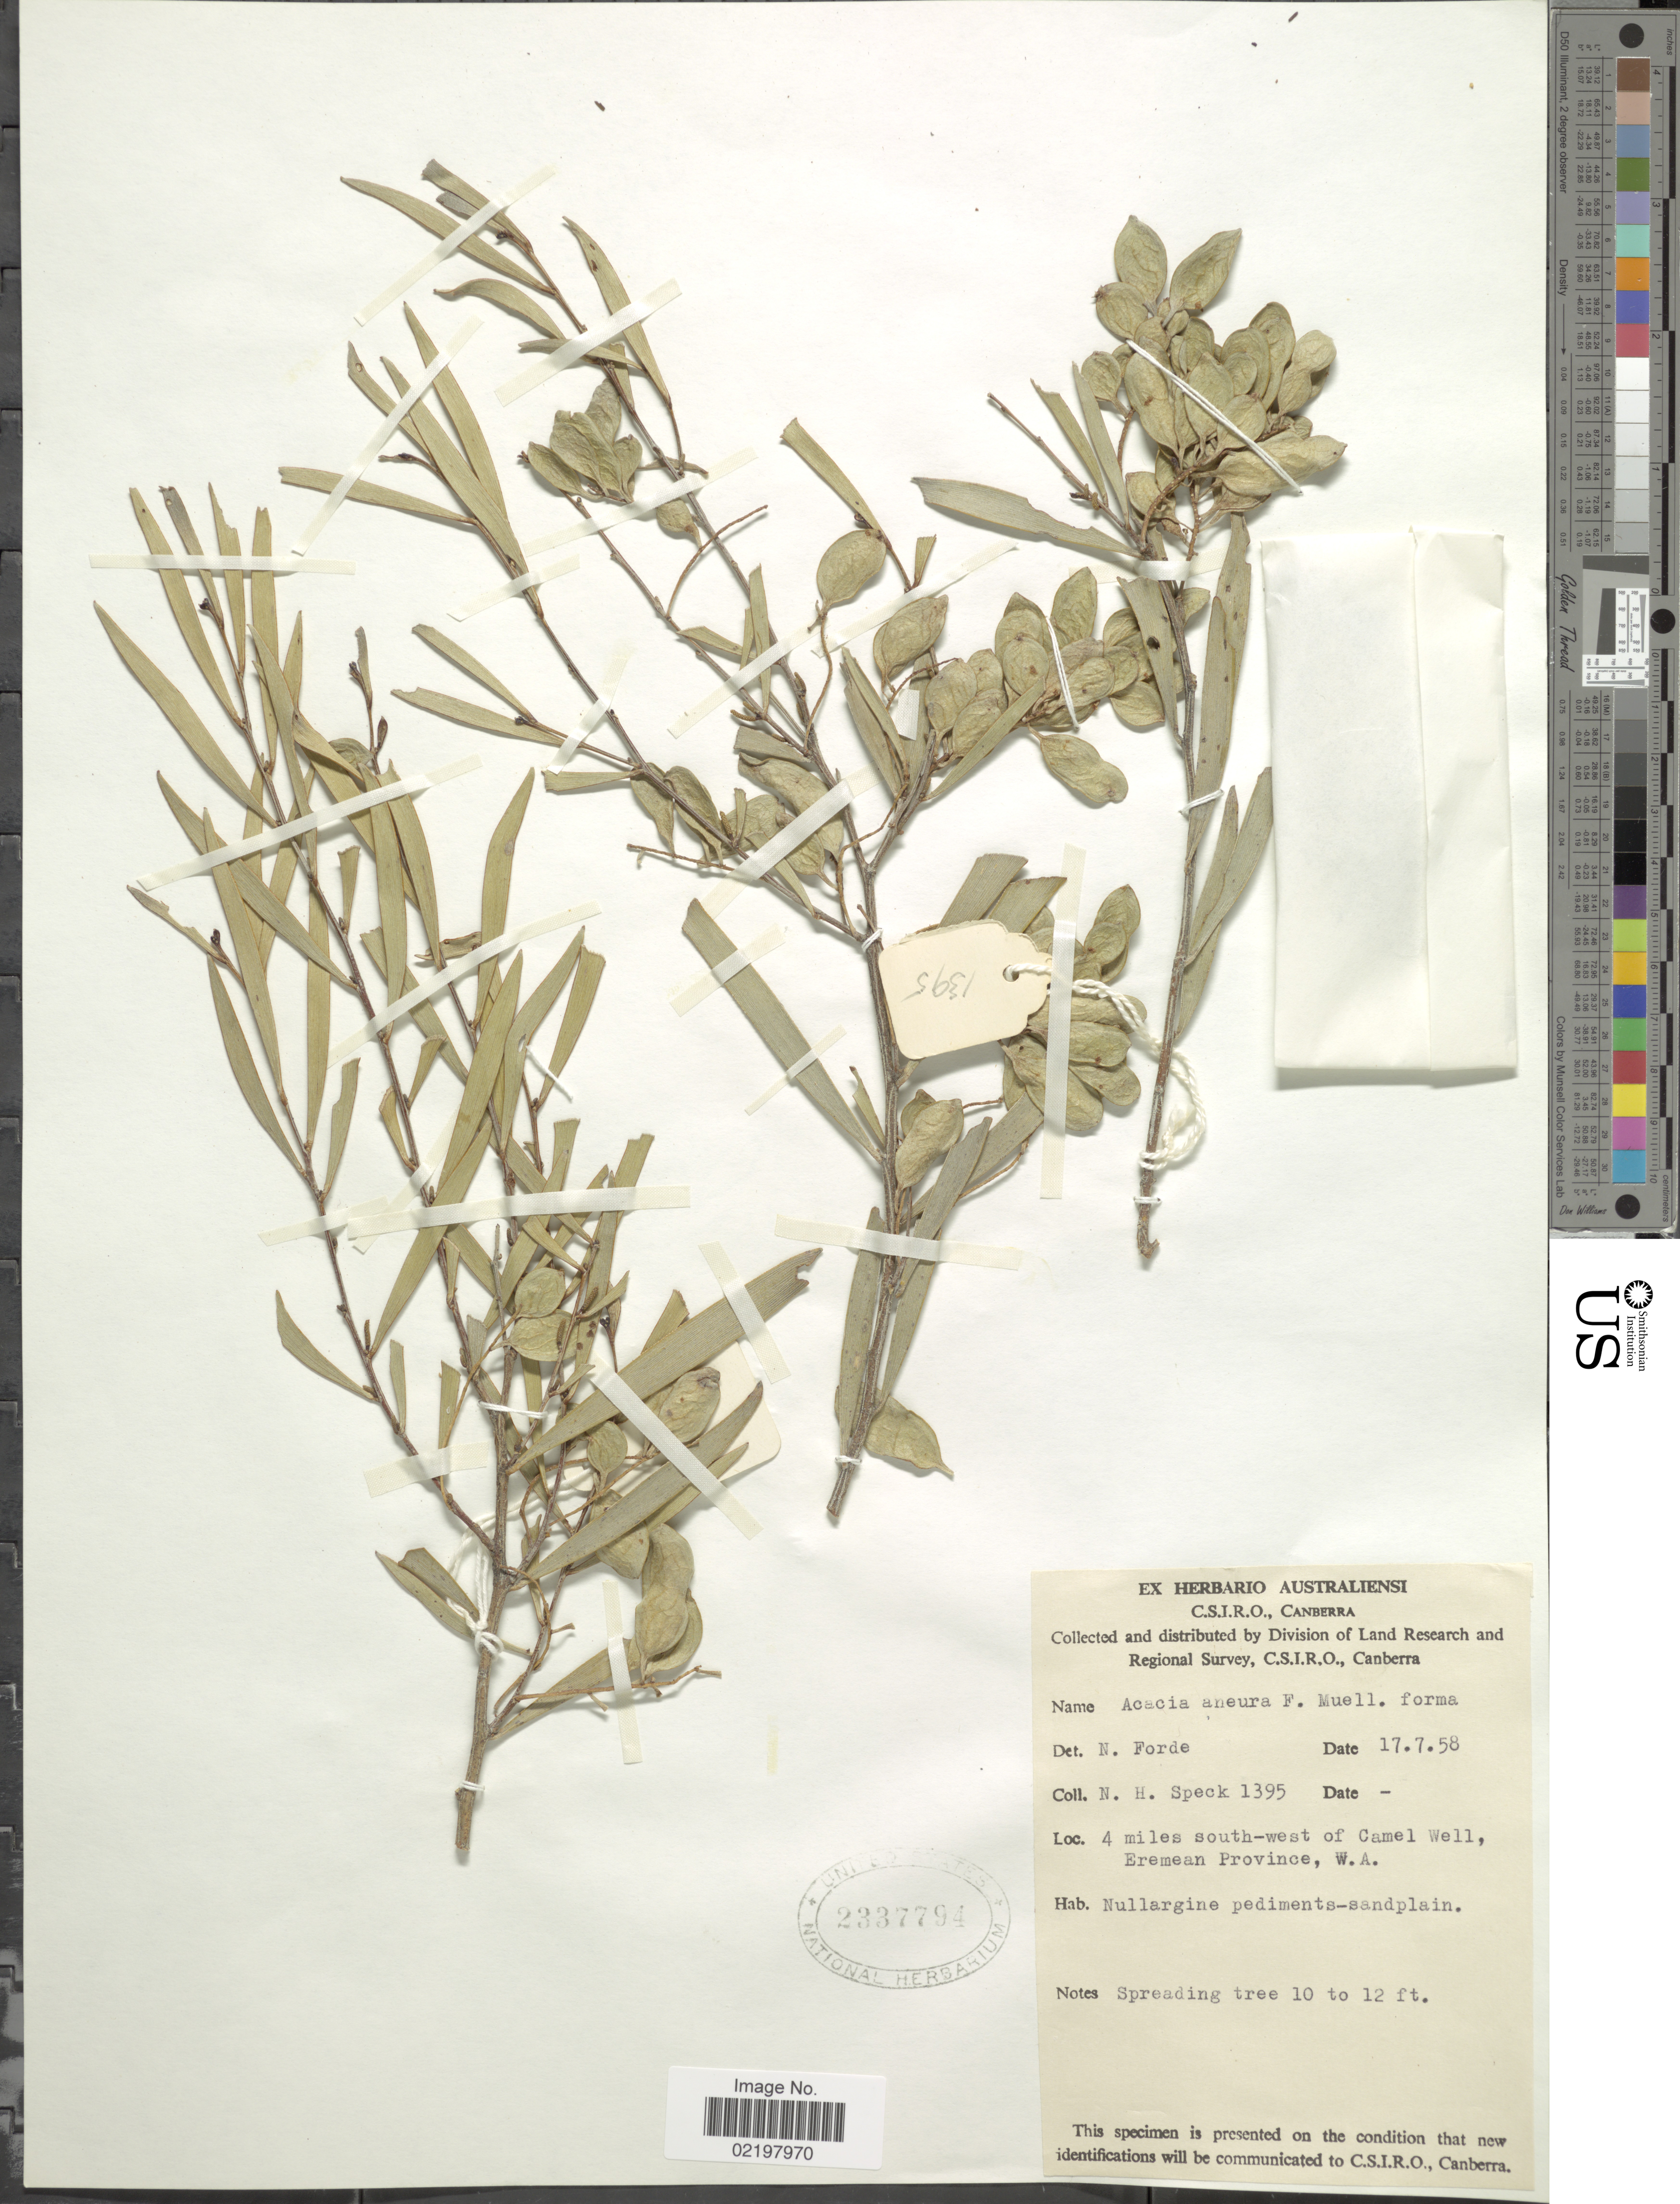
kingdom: Plantae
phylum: Tracheophyta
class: Magnoliopsida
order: Fabales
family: Fabaceae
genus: Acacia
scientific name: Acacia aneura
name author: F. Muell. ex Benth.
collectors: N. Speck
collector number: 1395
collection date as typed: Transcribed d/m/y: 17/8/58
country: Australia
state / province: Western Australia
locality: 4 miles south-west of Camel Well, Eremean Province, W.A.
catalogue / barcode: US 2337794